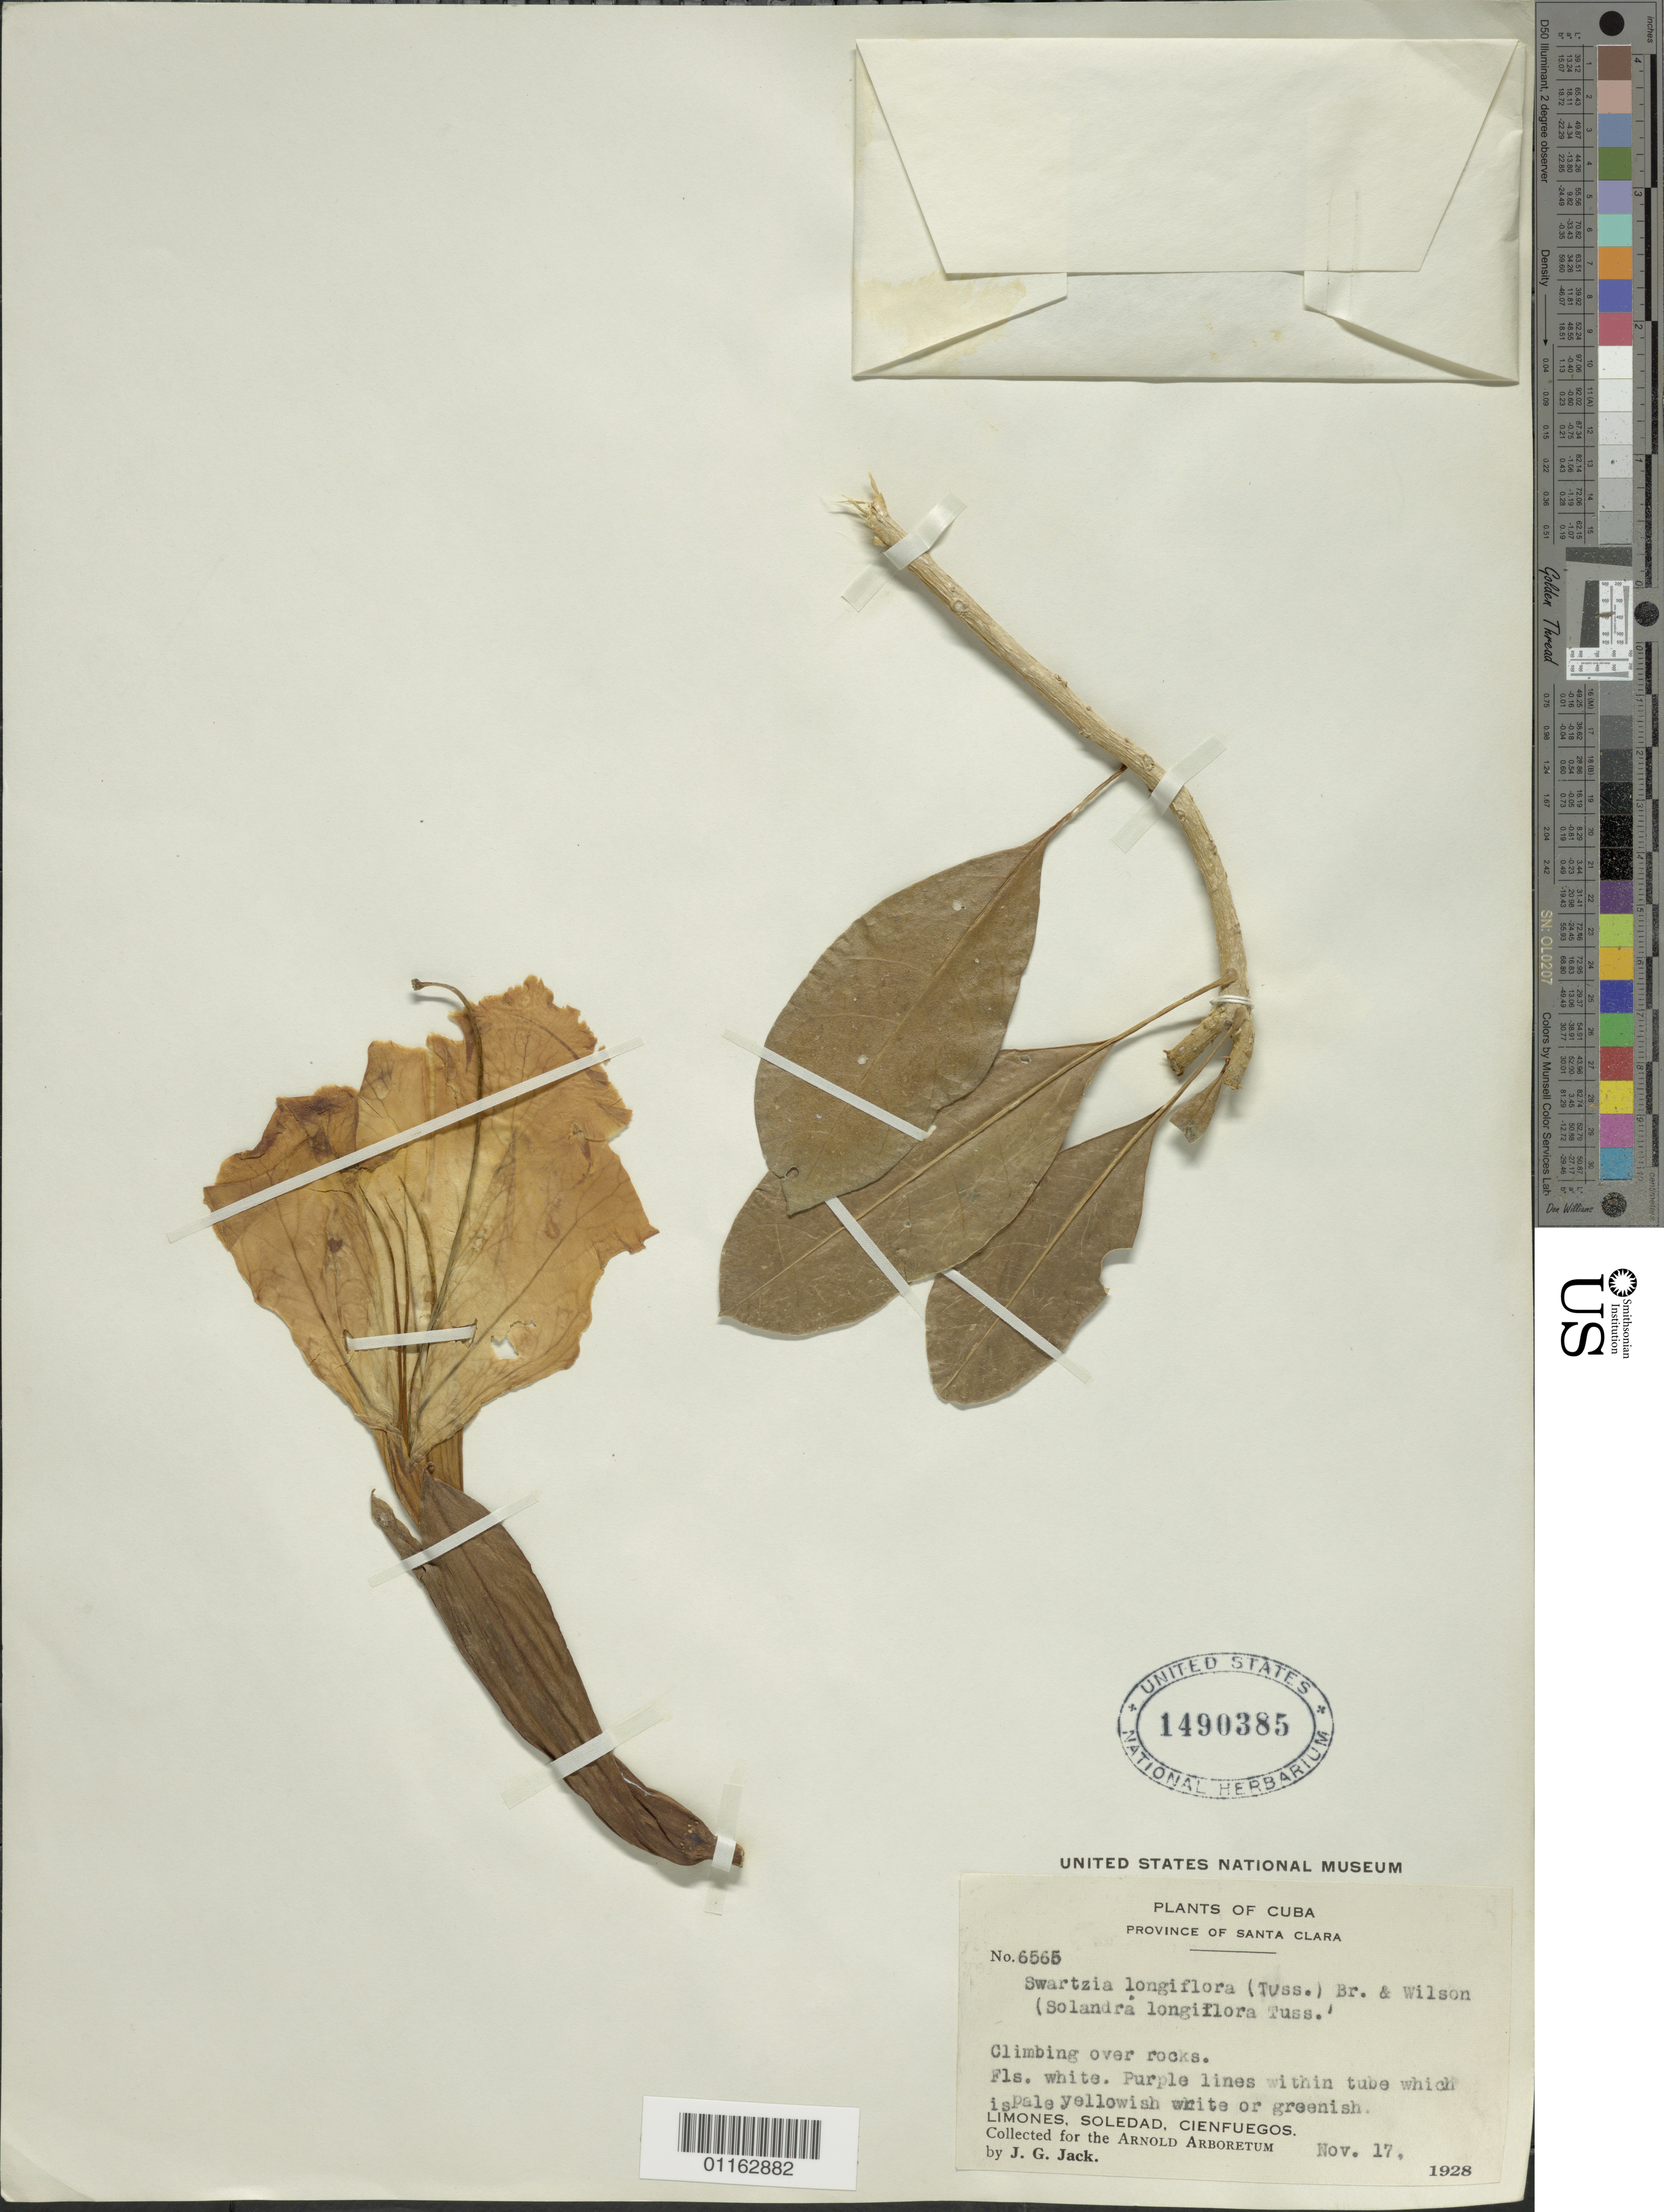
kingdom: Plantae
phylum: Tracheophyta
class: Magnoliopsida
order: Solanales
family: Solanaceae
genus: Solandra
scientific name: Solandra longiflora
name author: Tussac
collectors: J. G. Jack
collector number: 6565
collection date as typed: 17 Nov 1928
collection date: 1928-11-17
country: Cuba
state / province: Villa Clara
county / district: Santa Clara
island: Cuba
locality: Limones, Soledad, Cienfuegos; climbing over rocks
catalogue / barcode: US 1490385